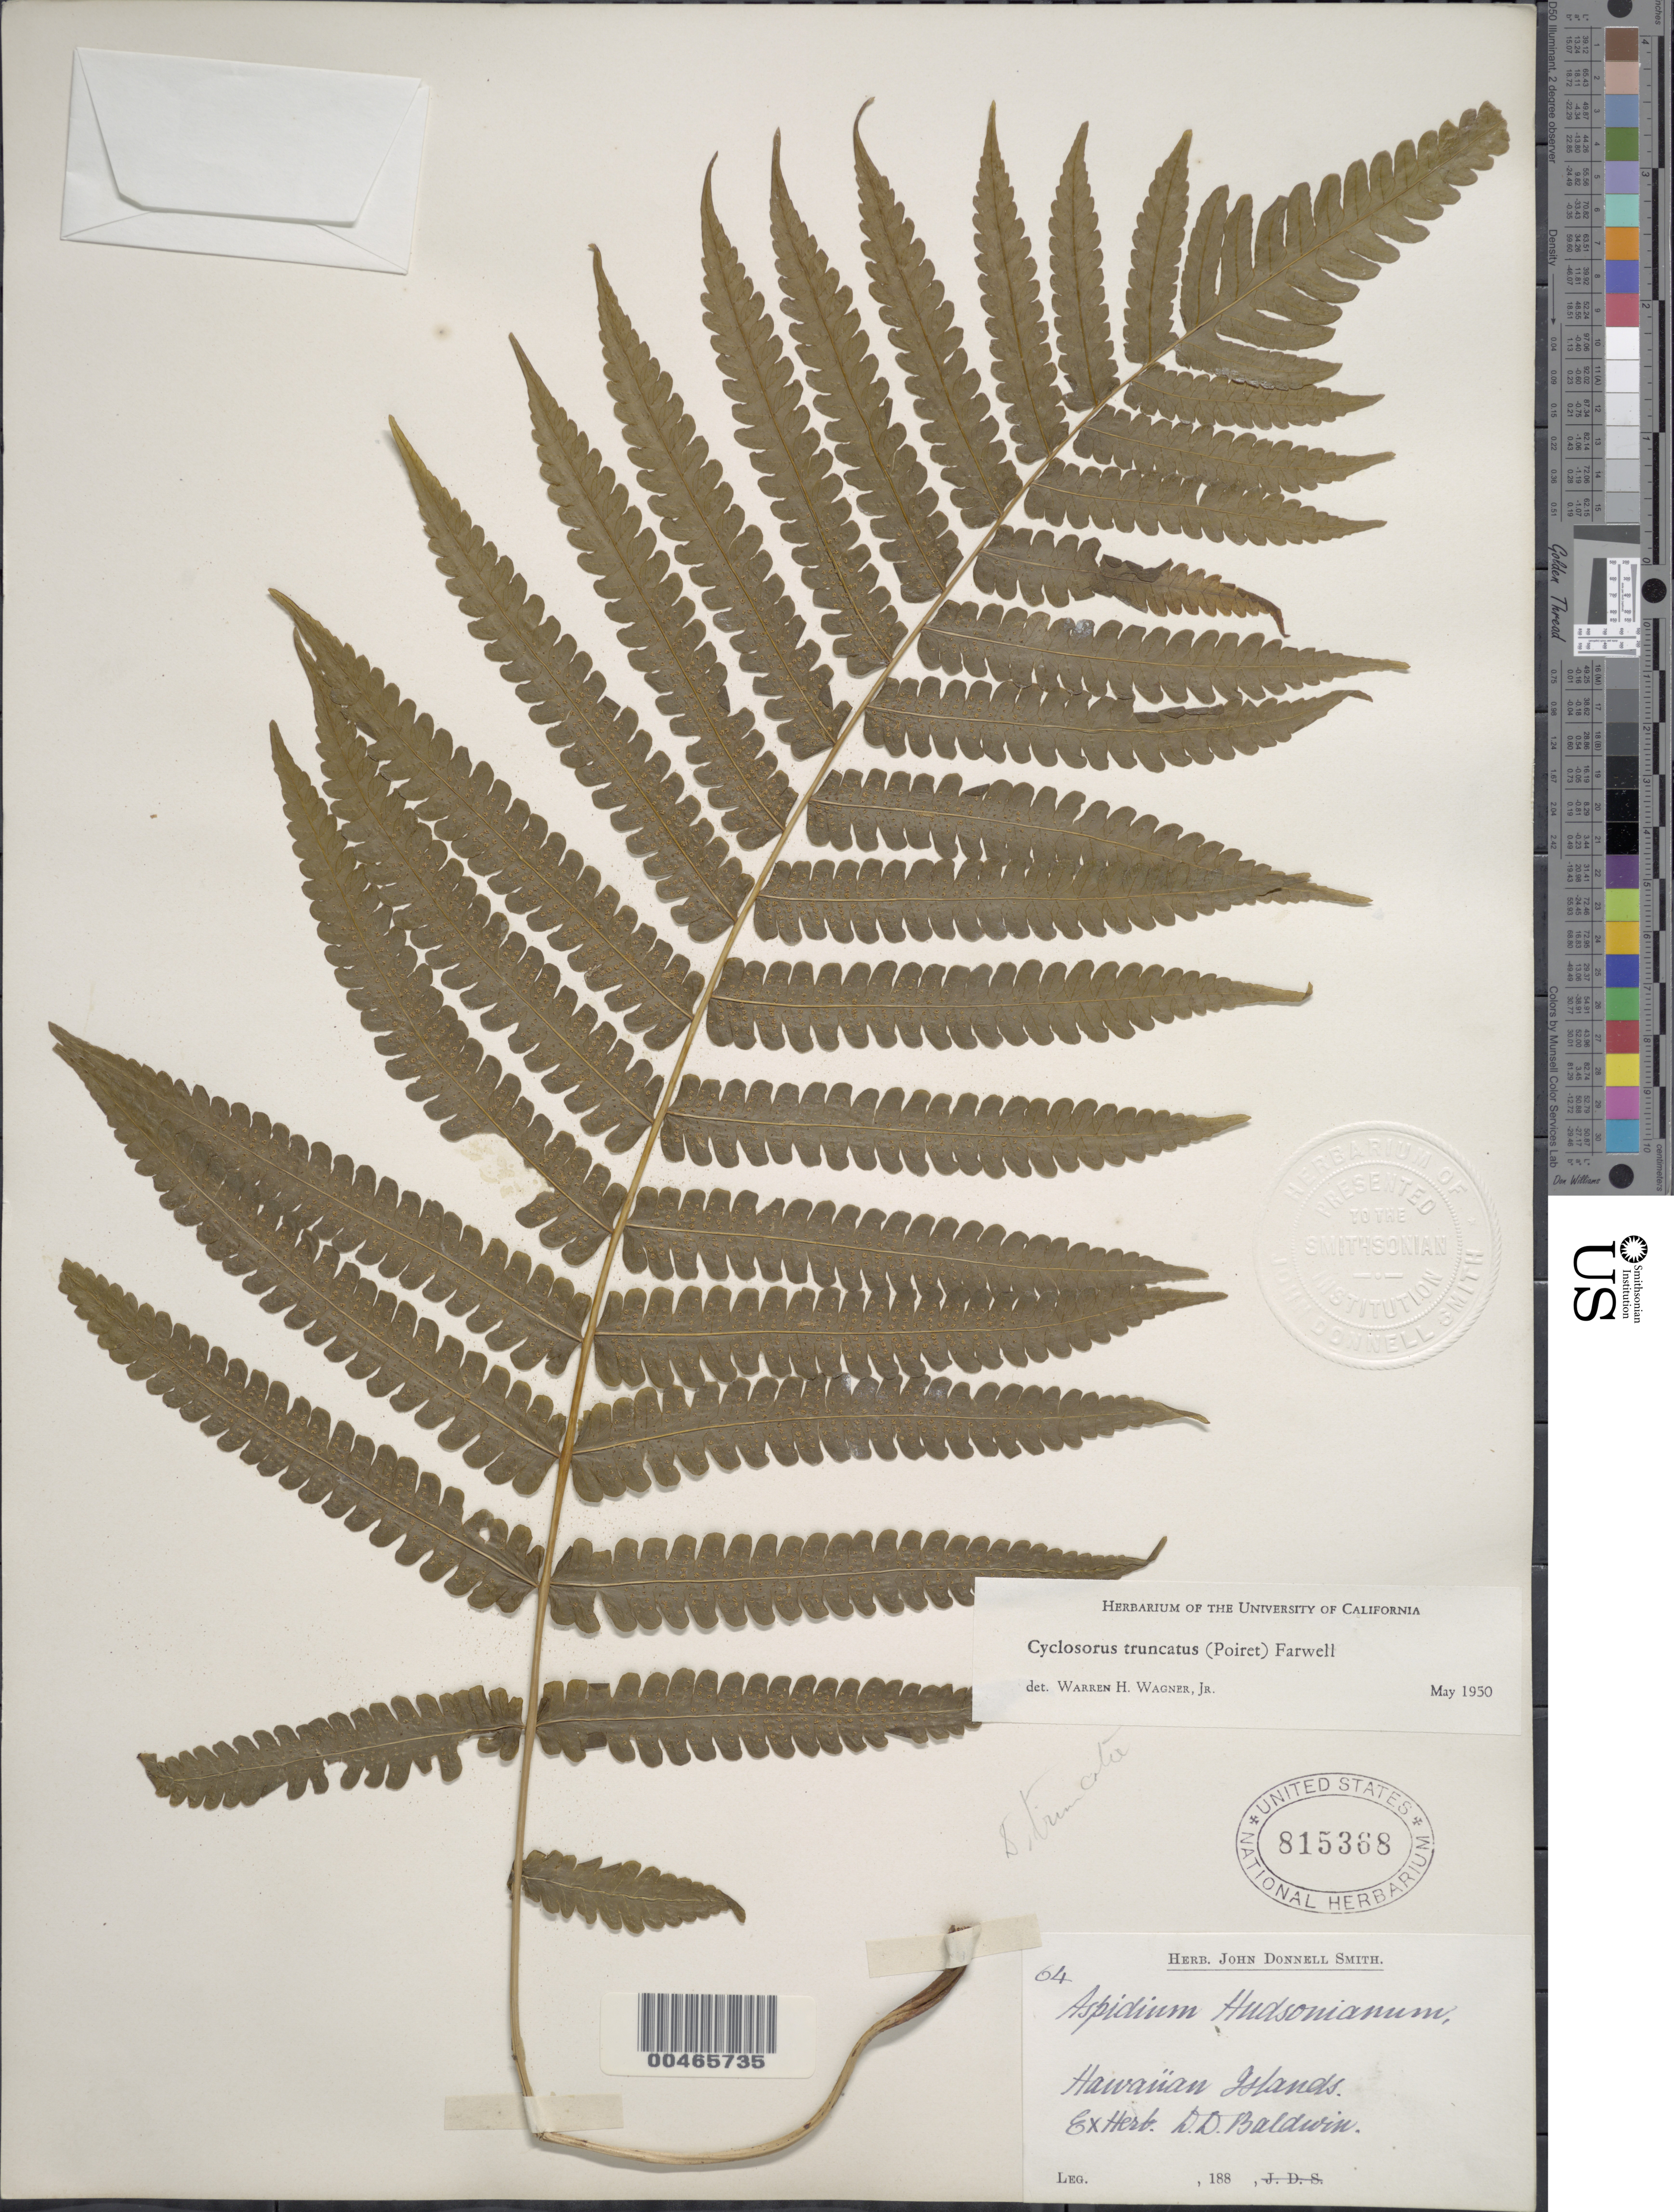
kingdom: Plantae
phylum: Tracheophyta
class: Polypodiopsida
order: Polypodiales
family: Thelypteridaceae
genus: Pneumatopteris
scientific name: Pneumatopteris truncata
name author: (Poir.) Holttum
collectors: D. Baldwin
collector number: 64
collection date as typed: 188-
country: United States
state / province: Hawaii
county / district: Hawaii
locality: Hawaiian Islands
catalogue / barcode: US 815368